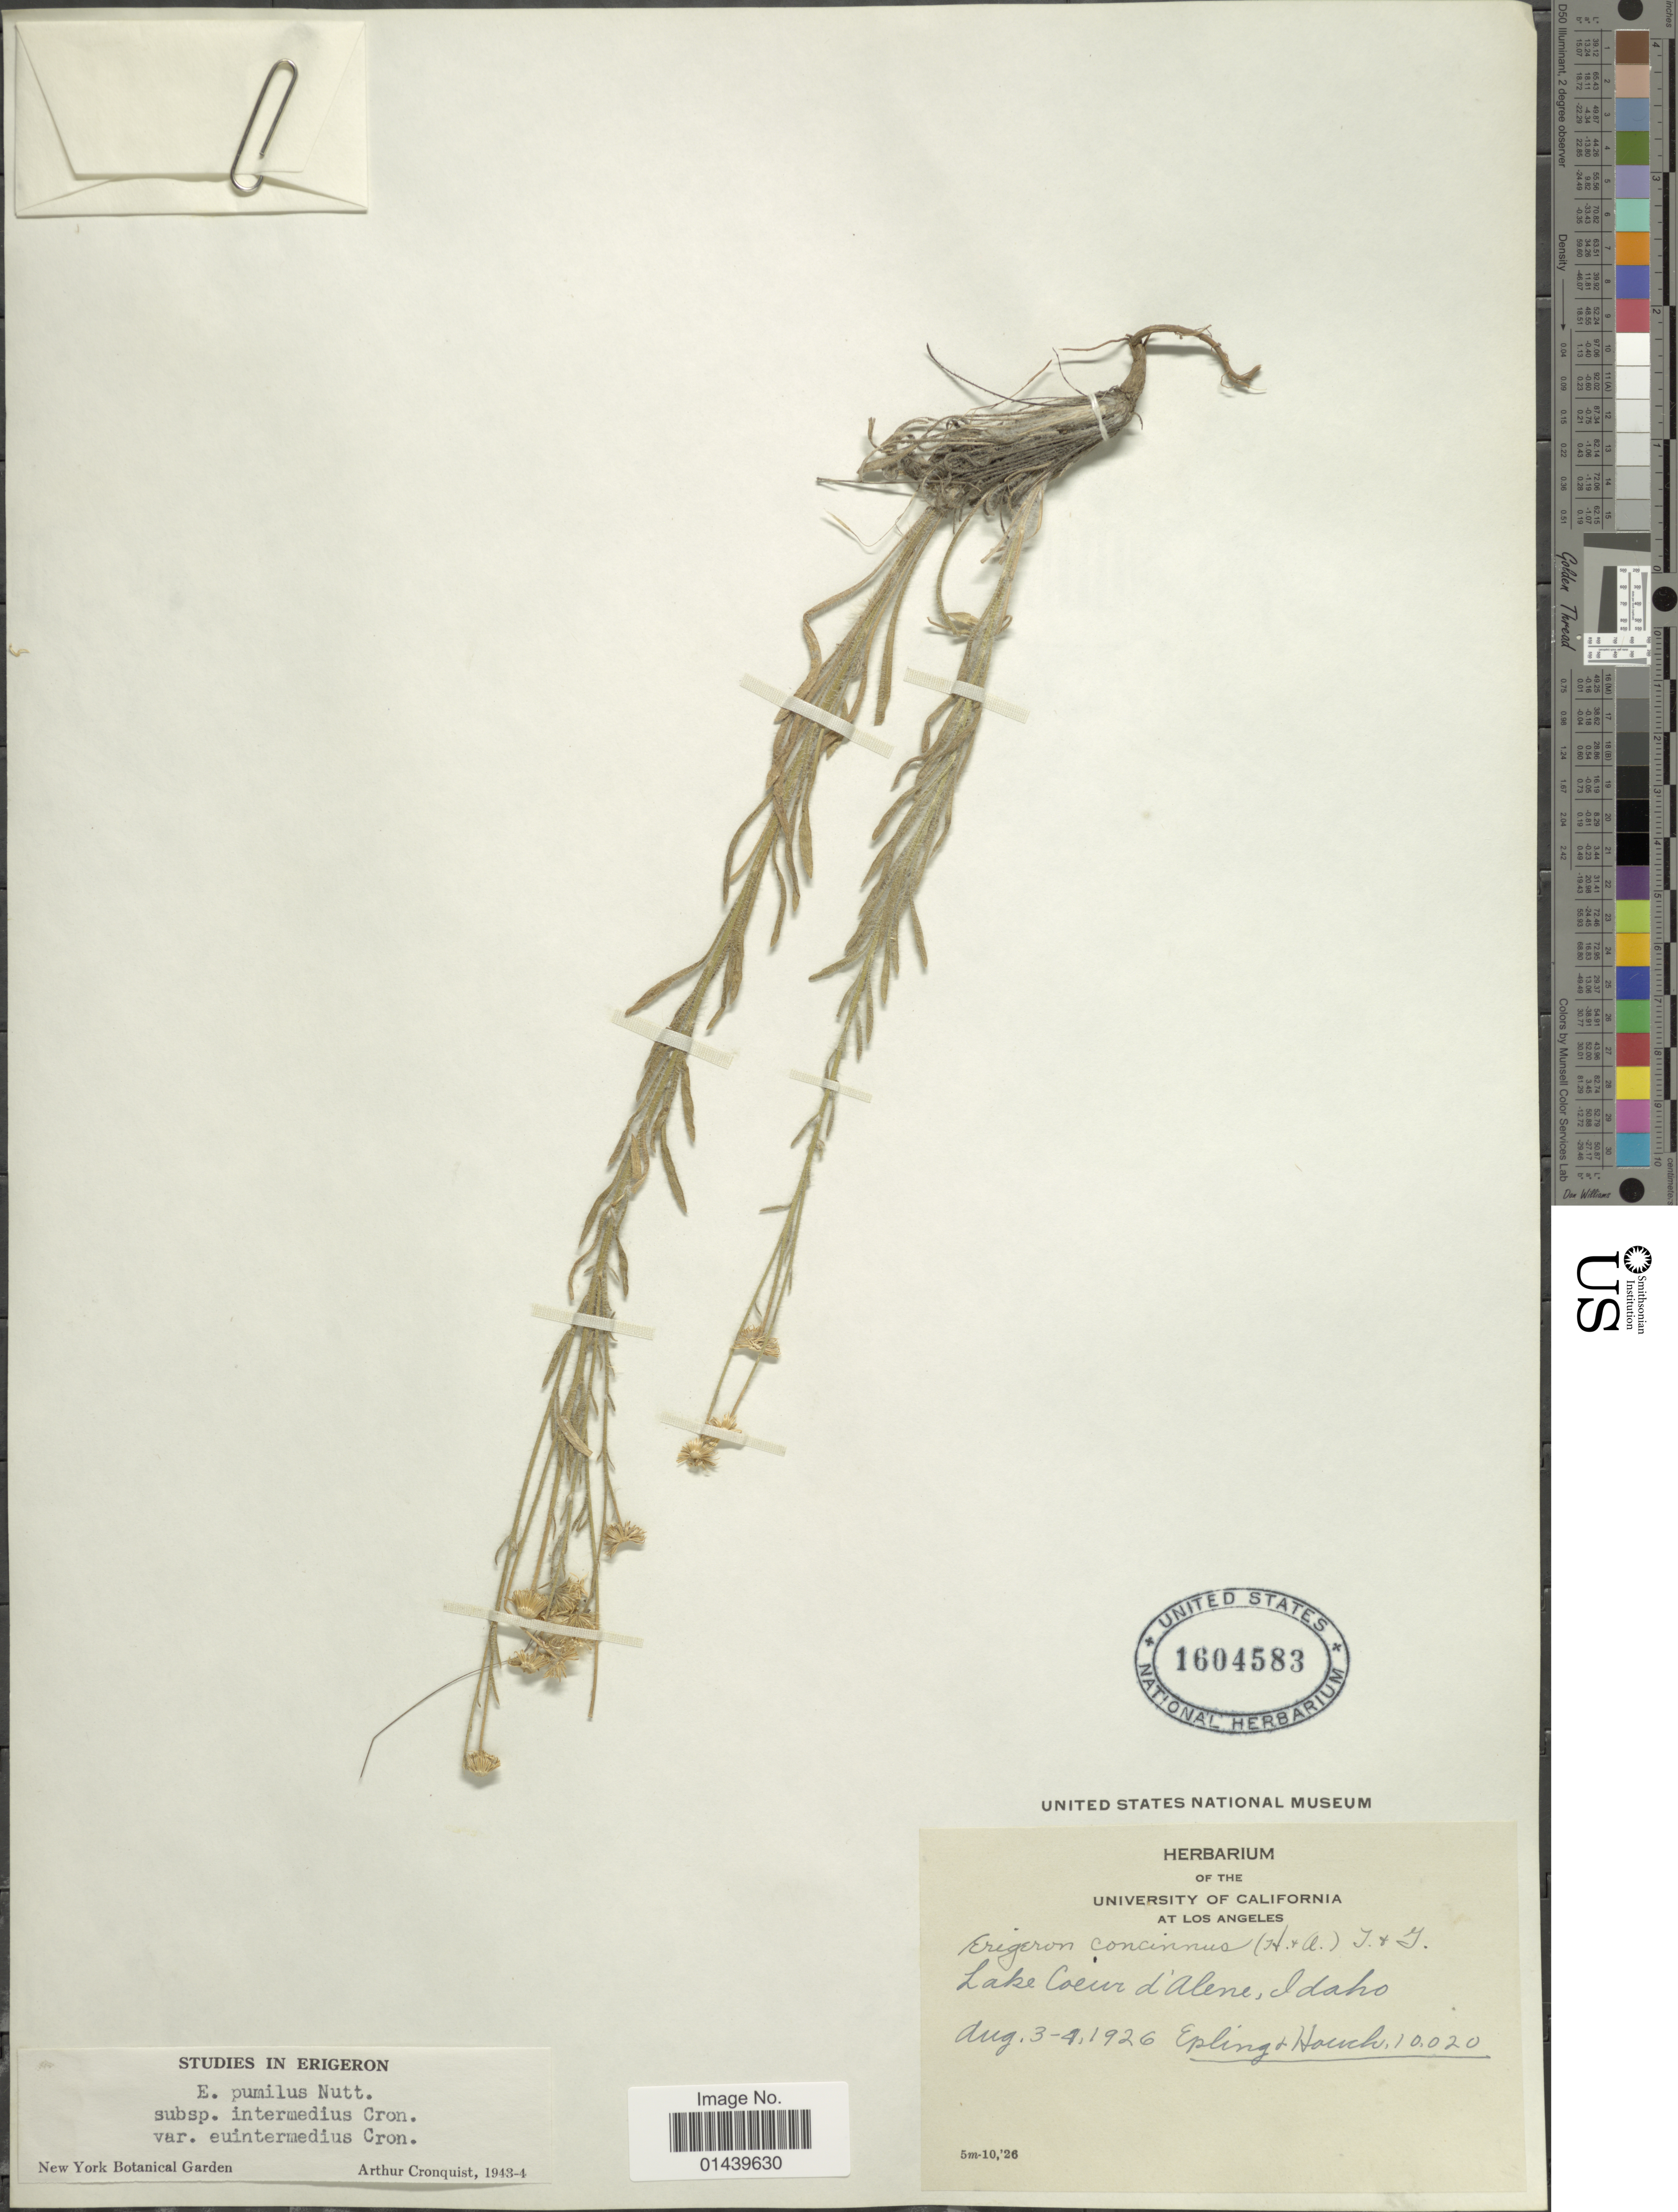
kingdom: Plantae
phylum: Tracheophyta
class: Magnoliopsida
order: Asterales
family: Asteraceae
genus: Erigeron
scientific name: Erigeron pumilus subsp. intermedius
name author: Cronq.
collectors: -- Epling & -. Hauch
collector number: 10020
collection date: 1926-08-03/1926-08-04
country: United States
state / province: Idaho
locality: Lake Coeur d' Alene.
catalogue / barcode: US 1604583